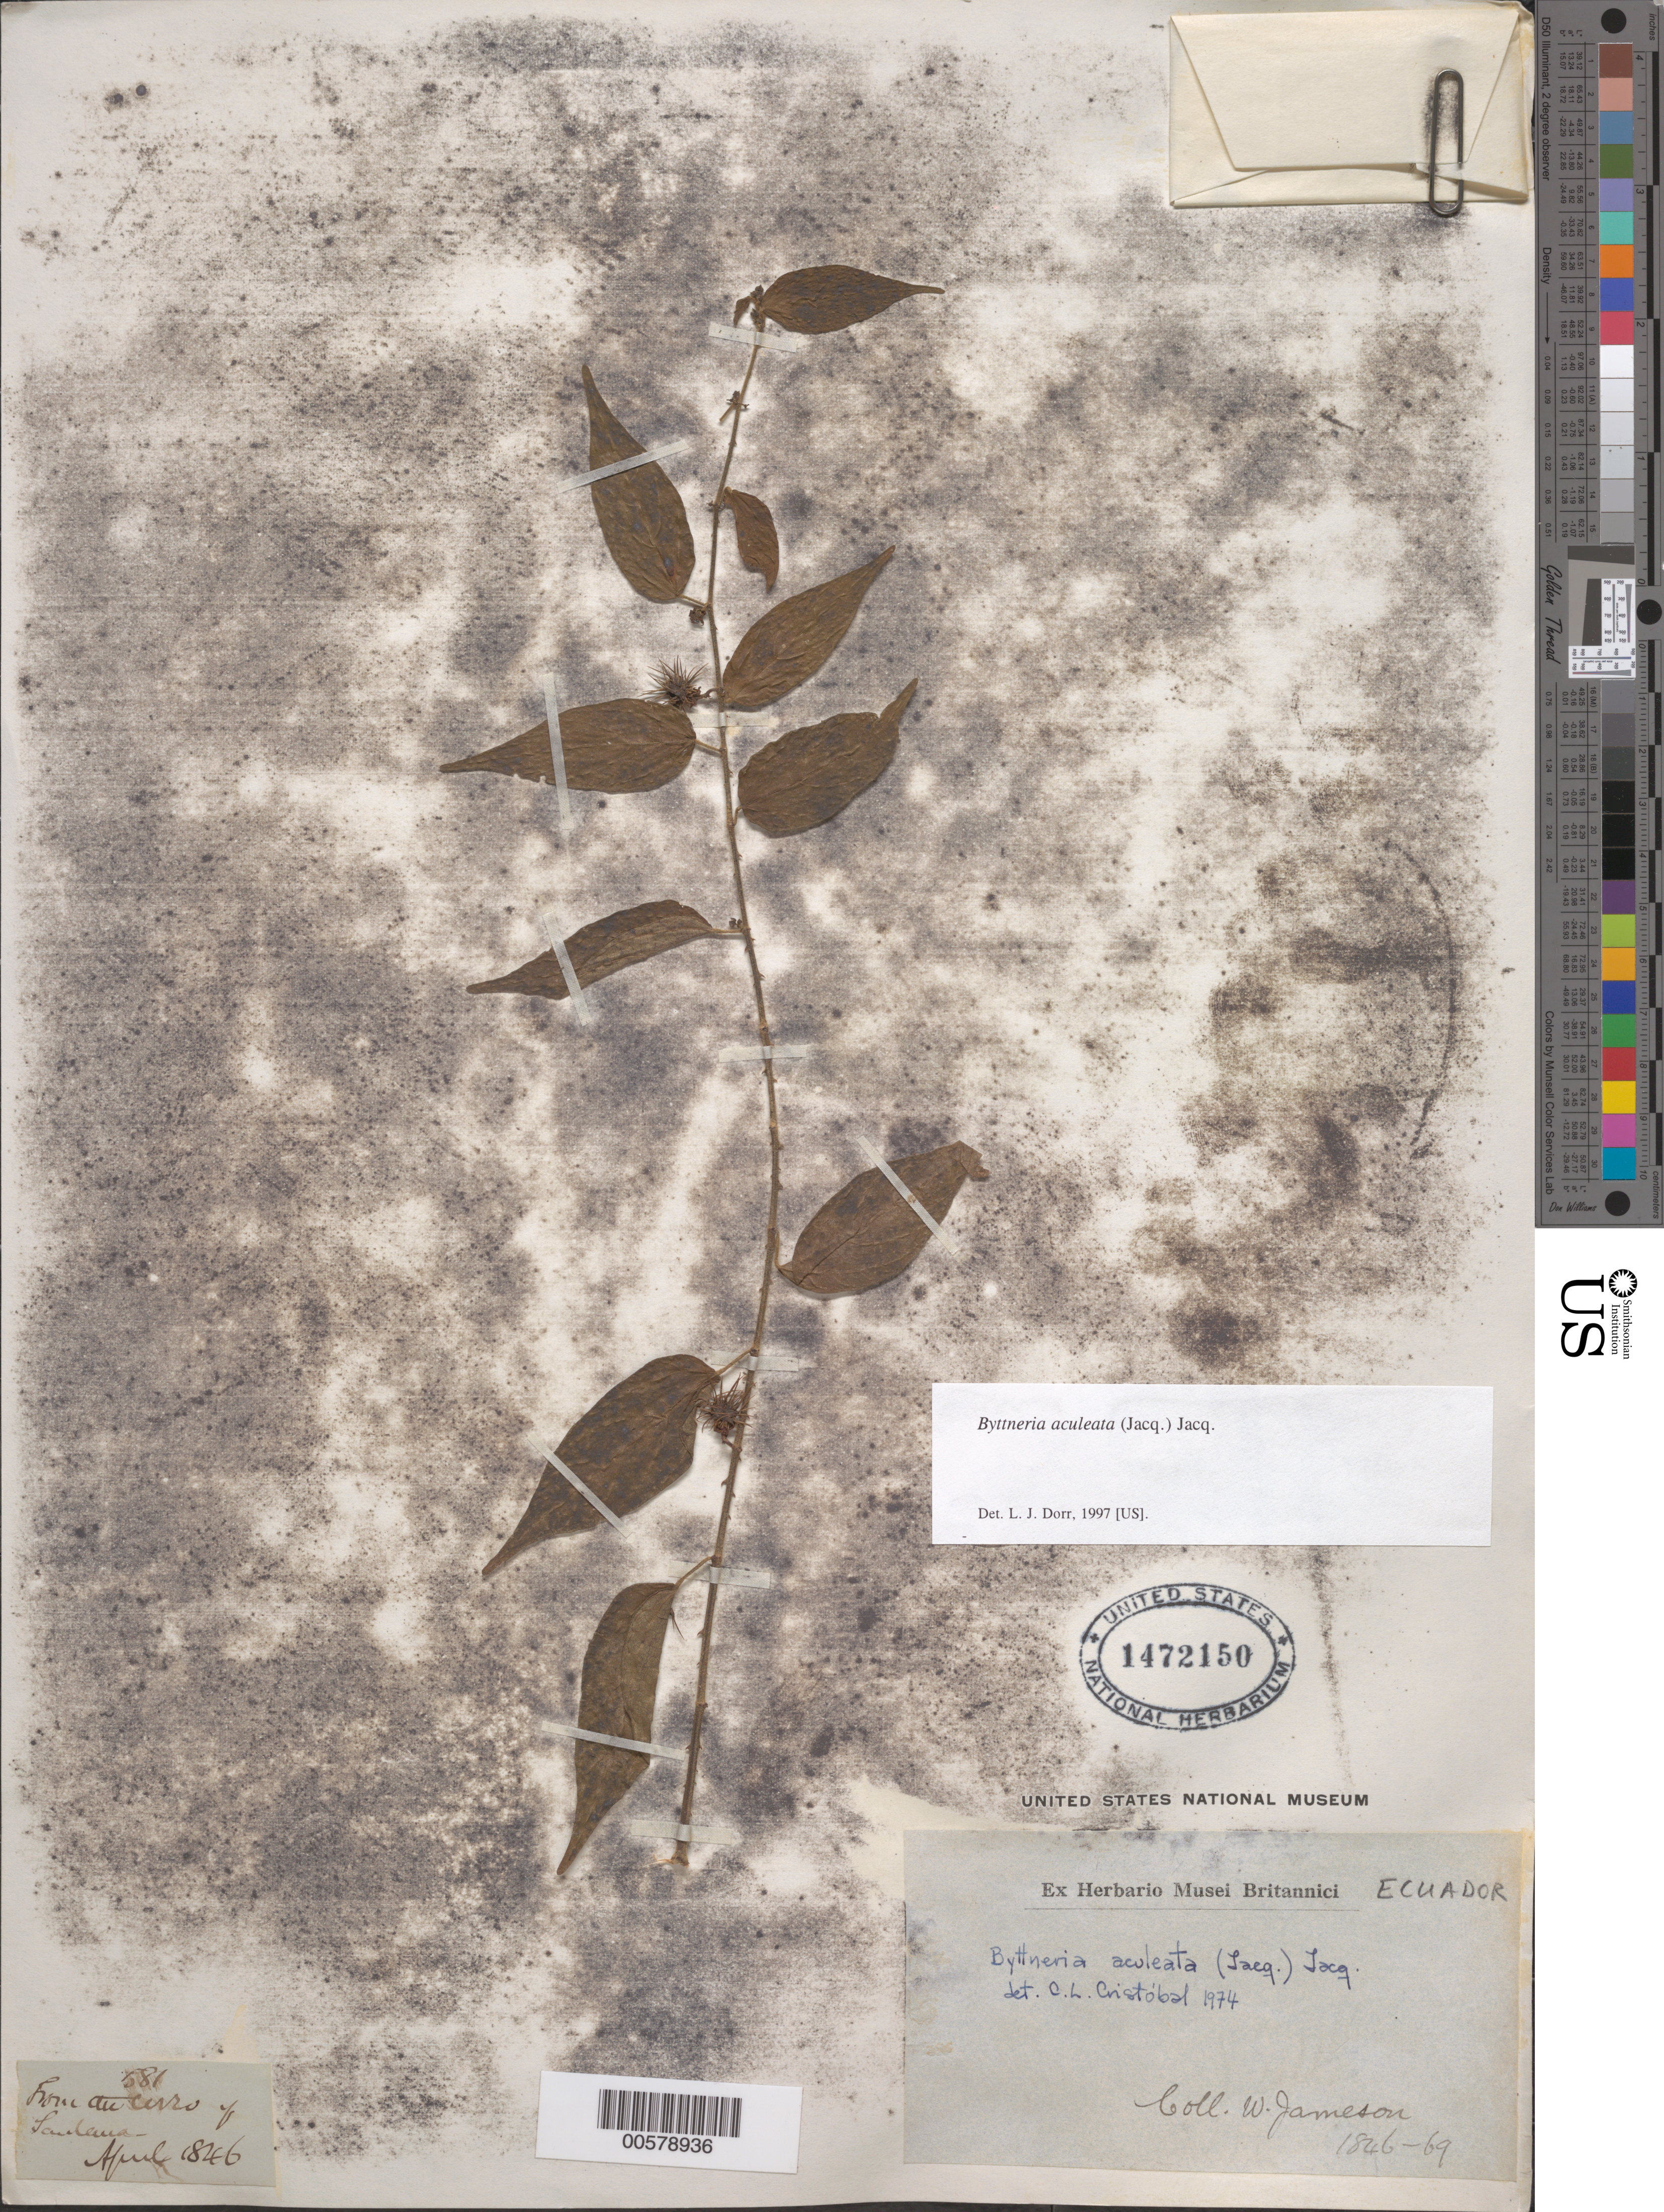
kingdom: Plantae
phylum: Tracheophyta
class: Magnoliopsida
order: Malvales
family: Malvaceae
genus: Byttneria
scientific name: Byttneria aculeata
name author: (Jacq.) Jacq.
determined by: Cristóbal, C. L.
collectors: W. Jameson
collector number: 581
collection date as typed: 1846 to -- --- 1869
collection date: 1846/1869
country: Ecuador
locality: Lomau Cerro of Santana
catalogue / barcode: US 1472150